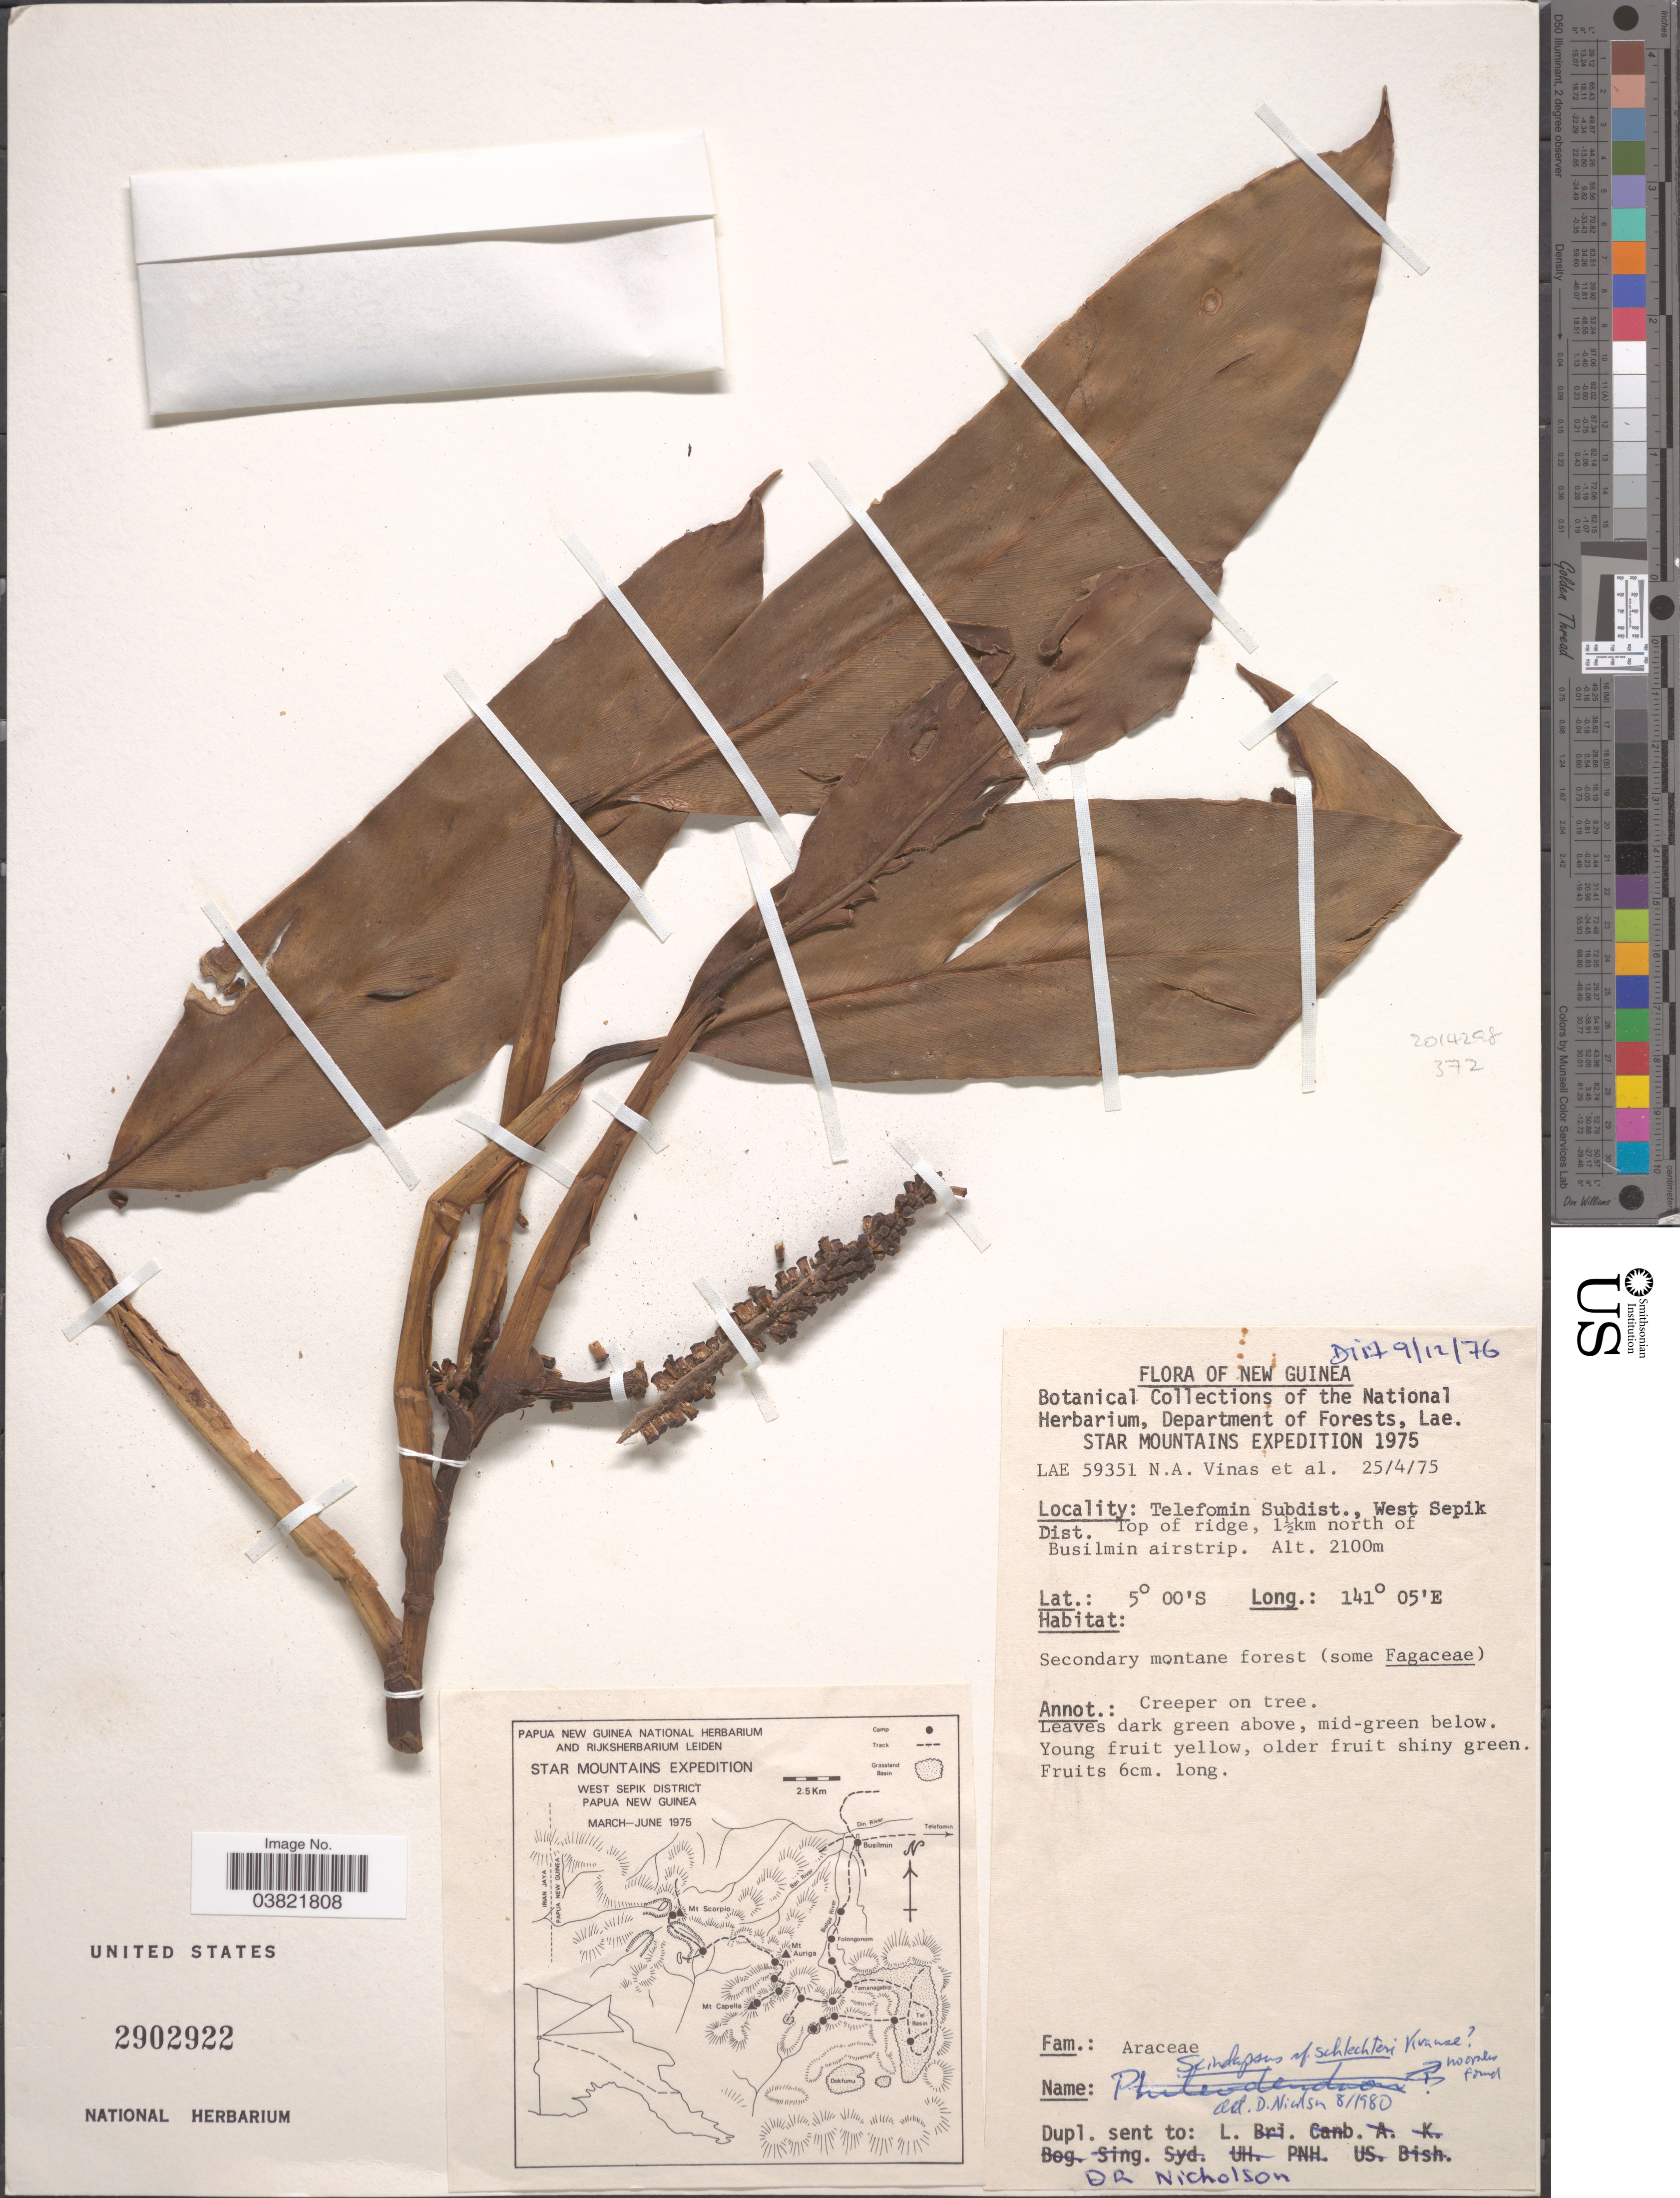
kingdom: Plantae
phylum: Tracheophyta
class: Liliopsida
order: Alismatales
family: Araceae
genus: Scindapsus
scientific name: Scindapsus schlechteri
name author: K. Krause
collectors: N. Vinas & et al.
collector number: LAE59351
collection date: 1975-04-25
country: Papua New Guinea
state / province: Sandaun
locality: New guinea. Star Mountains [unsure placement] Telefomin Subdist., West Sepik Dist. Top of ridge, 1½km north of Busilmin airstrip.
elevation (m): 2100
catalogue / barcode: US 2902922